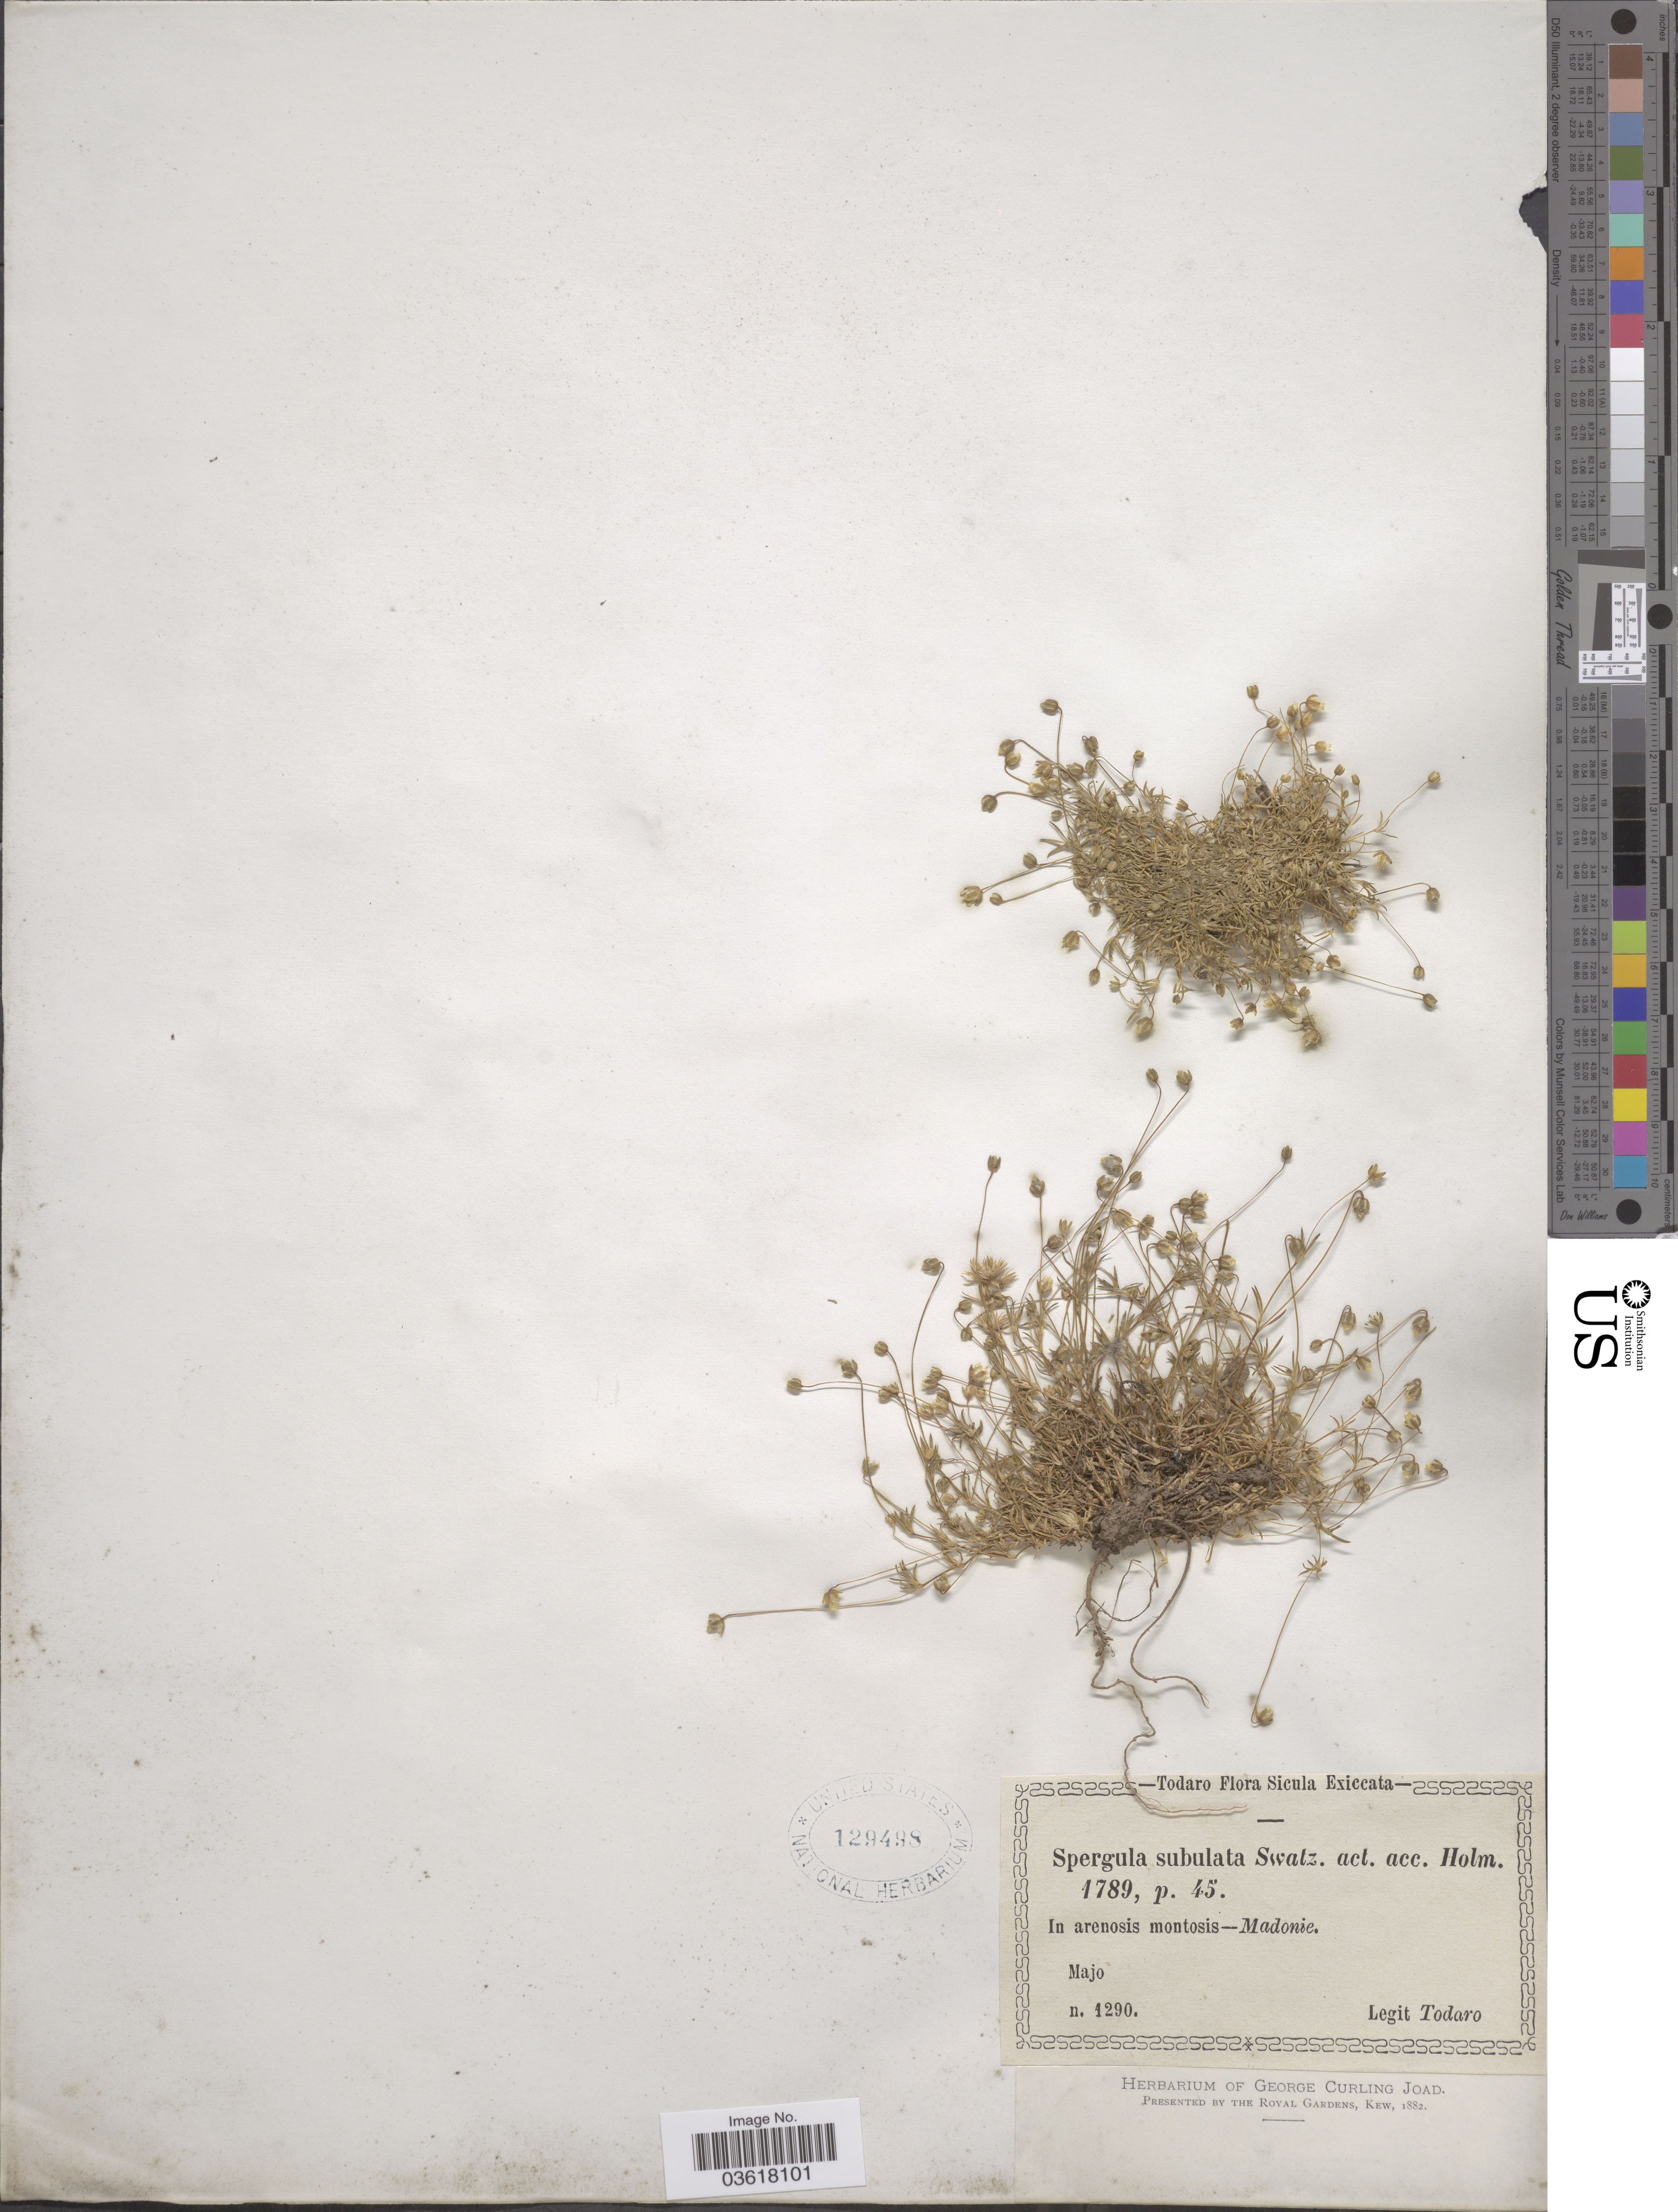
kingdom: Plantae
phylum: Tracheophyta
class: Magnoliopsida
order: Caryophyllales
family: Caryophyllaceae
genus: Spergula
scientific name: Spergula subulata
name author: Sw.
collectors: Todaro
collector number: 1290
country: Italy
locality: Sicula. Madonie.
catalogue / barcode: US 129498